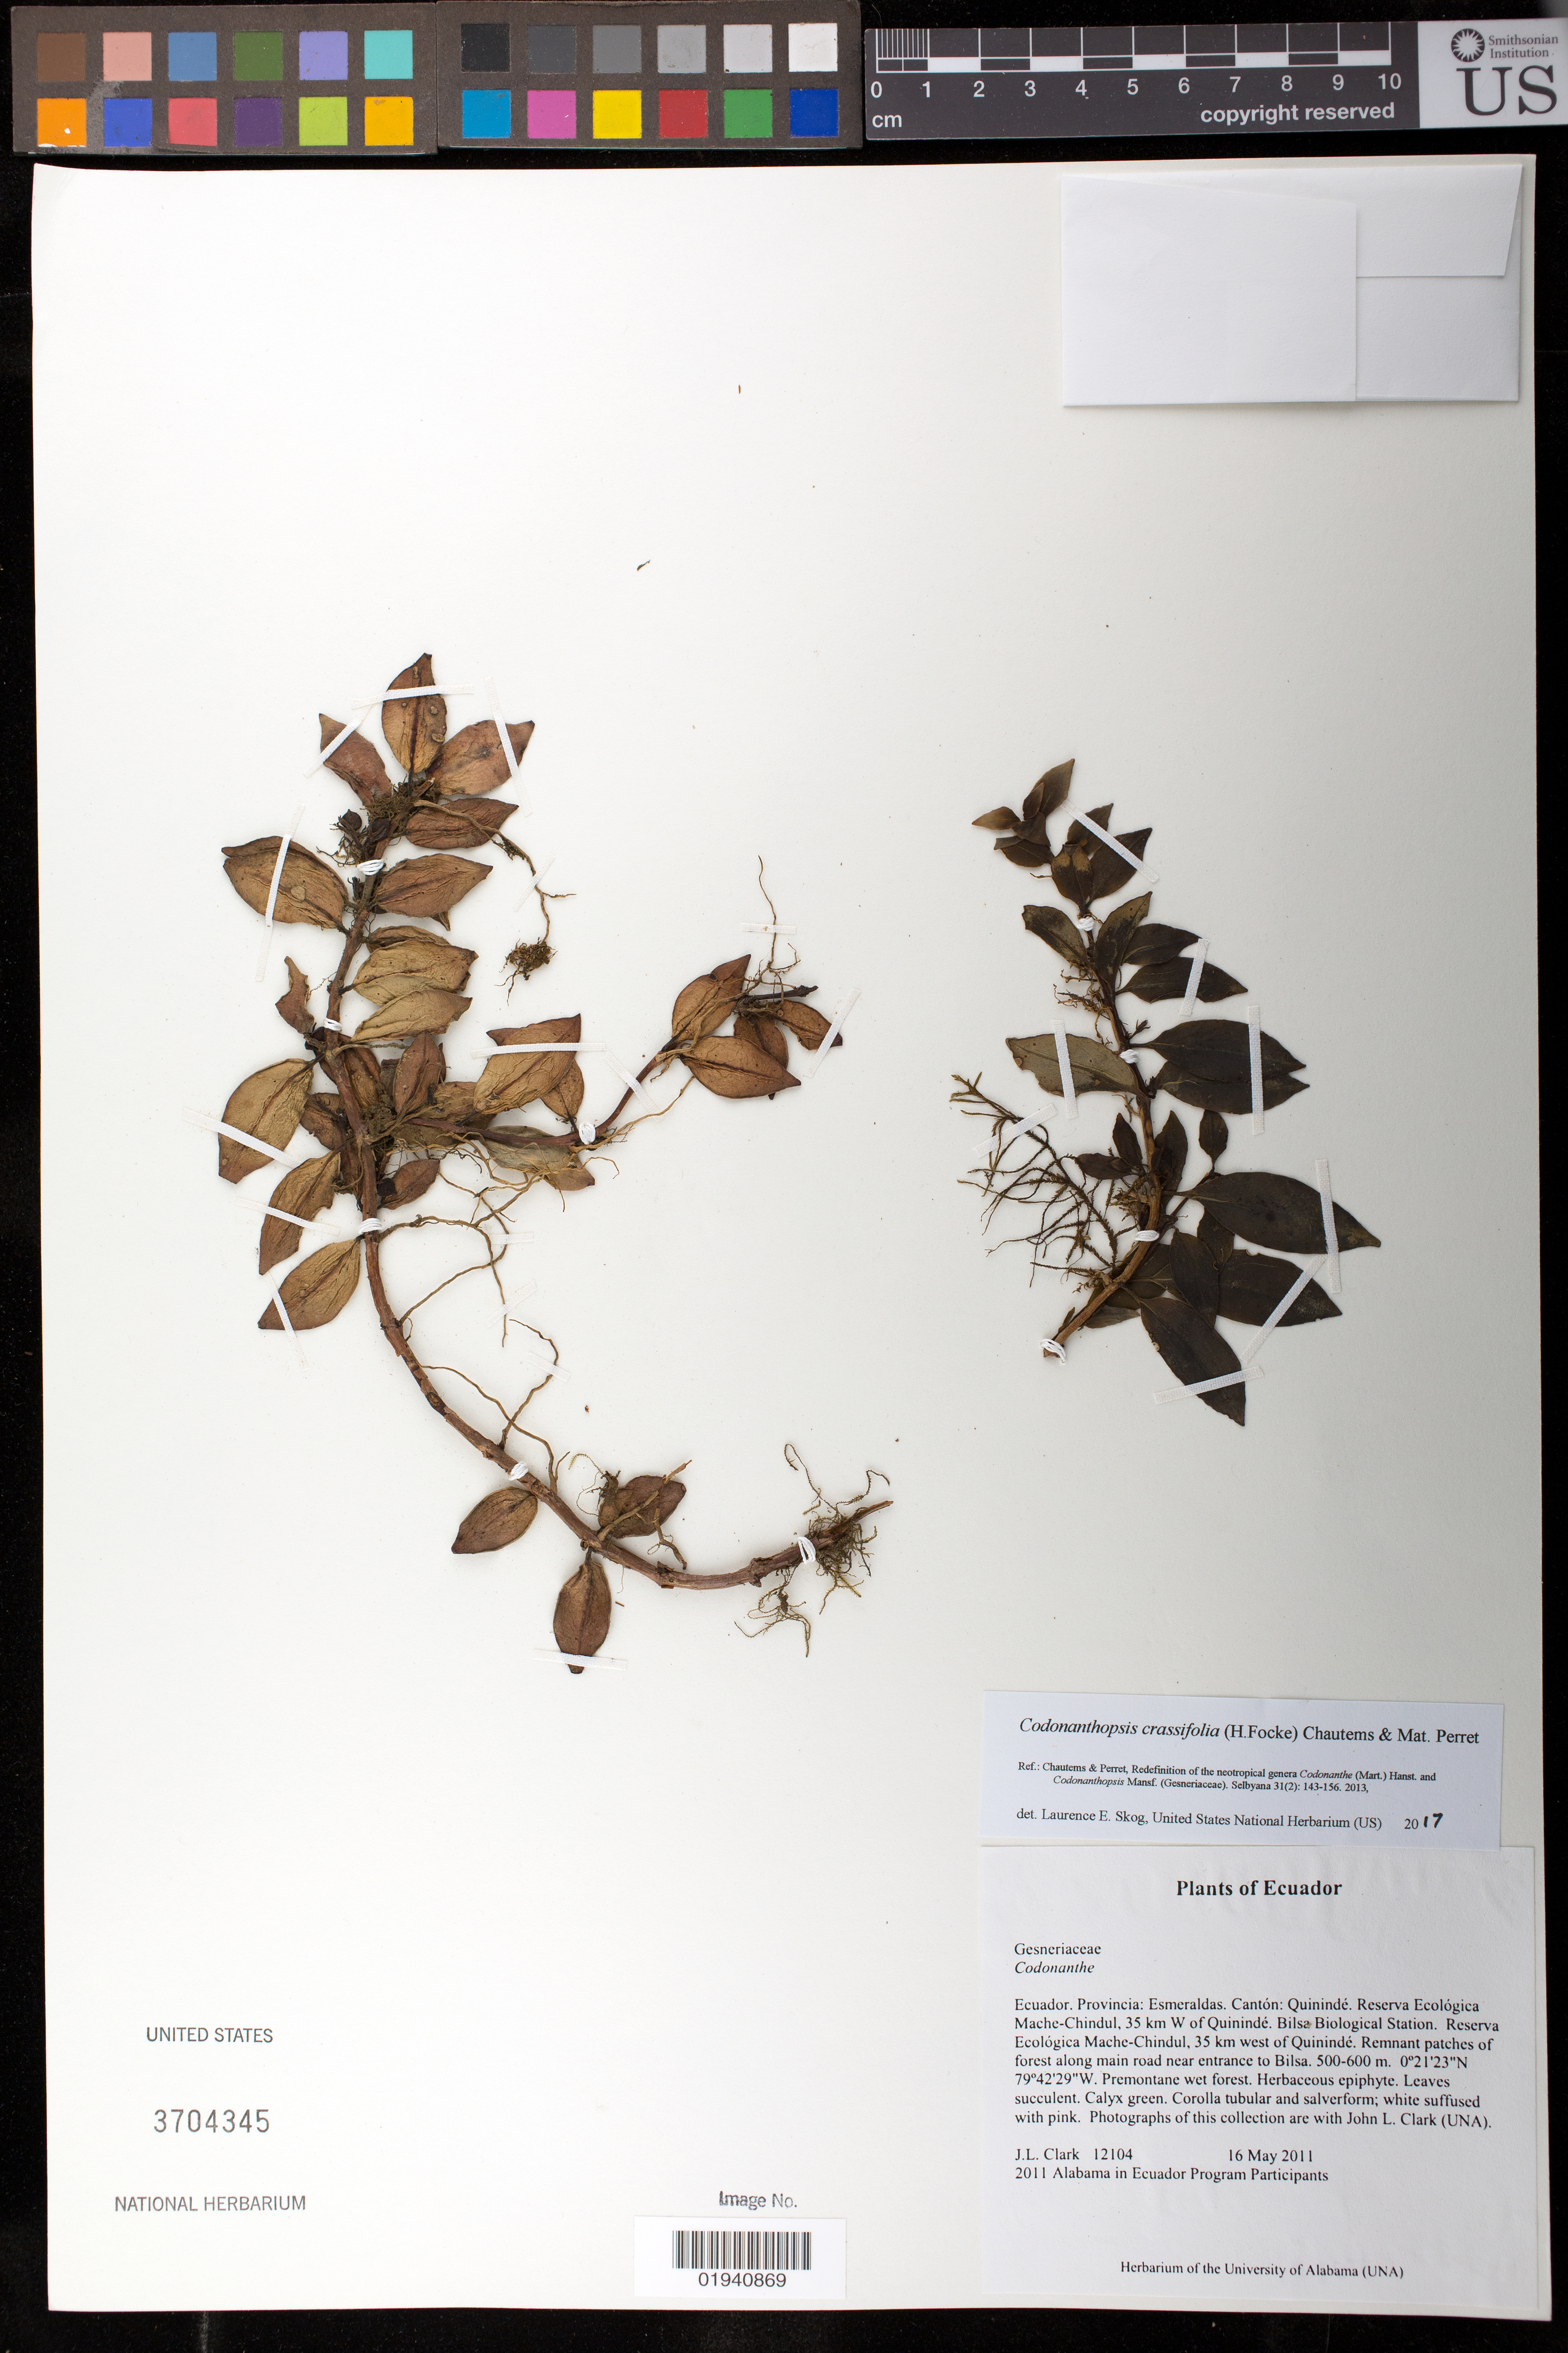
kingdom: Plantae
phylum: Tracheophyta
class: Magnoliopsida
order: Lamiales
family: Gesneriaceae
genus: Codonanthopsis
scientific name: Codonanthopsis crassifolia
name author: (H. Focke) Chautems & Mat.Perret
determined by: Skog, Laurence E.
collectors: J. L. Clark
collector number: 12104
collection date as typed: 16 May 2011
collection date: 2011-05-16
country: Ecuador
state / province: Esmeraldas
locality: Canton: Quininde, Reserva Ecologica Mache-Chindul, 35 km W of Quininde. Bilsa Biological Station. Remnant patches of forest along main road near entrance to Bilsa.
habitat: Premontane wet forest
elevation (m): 500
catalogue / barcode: US 3704345